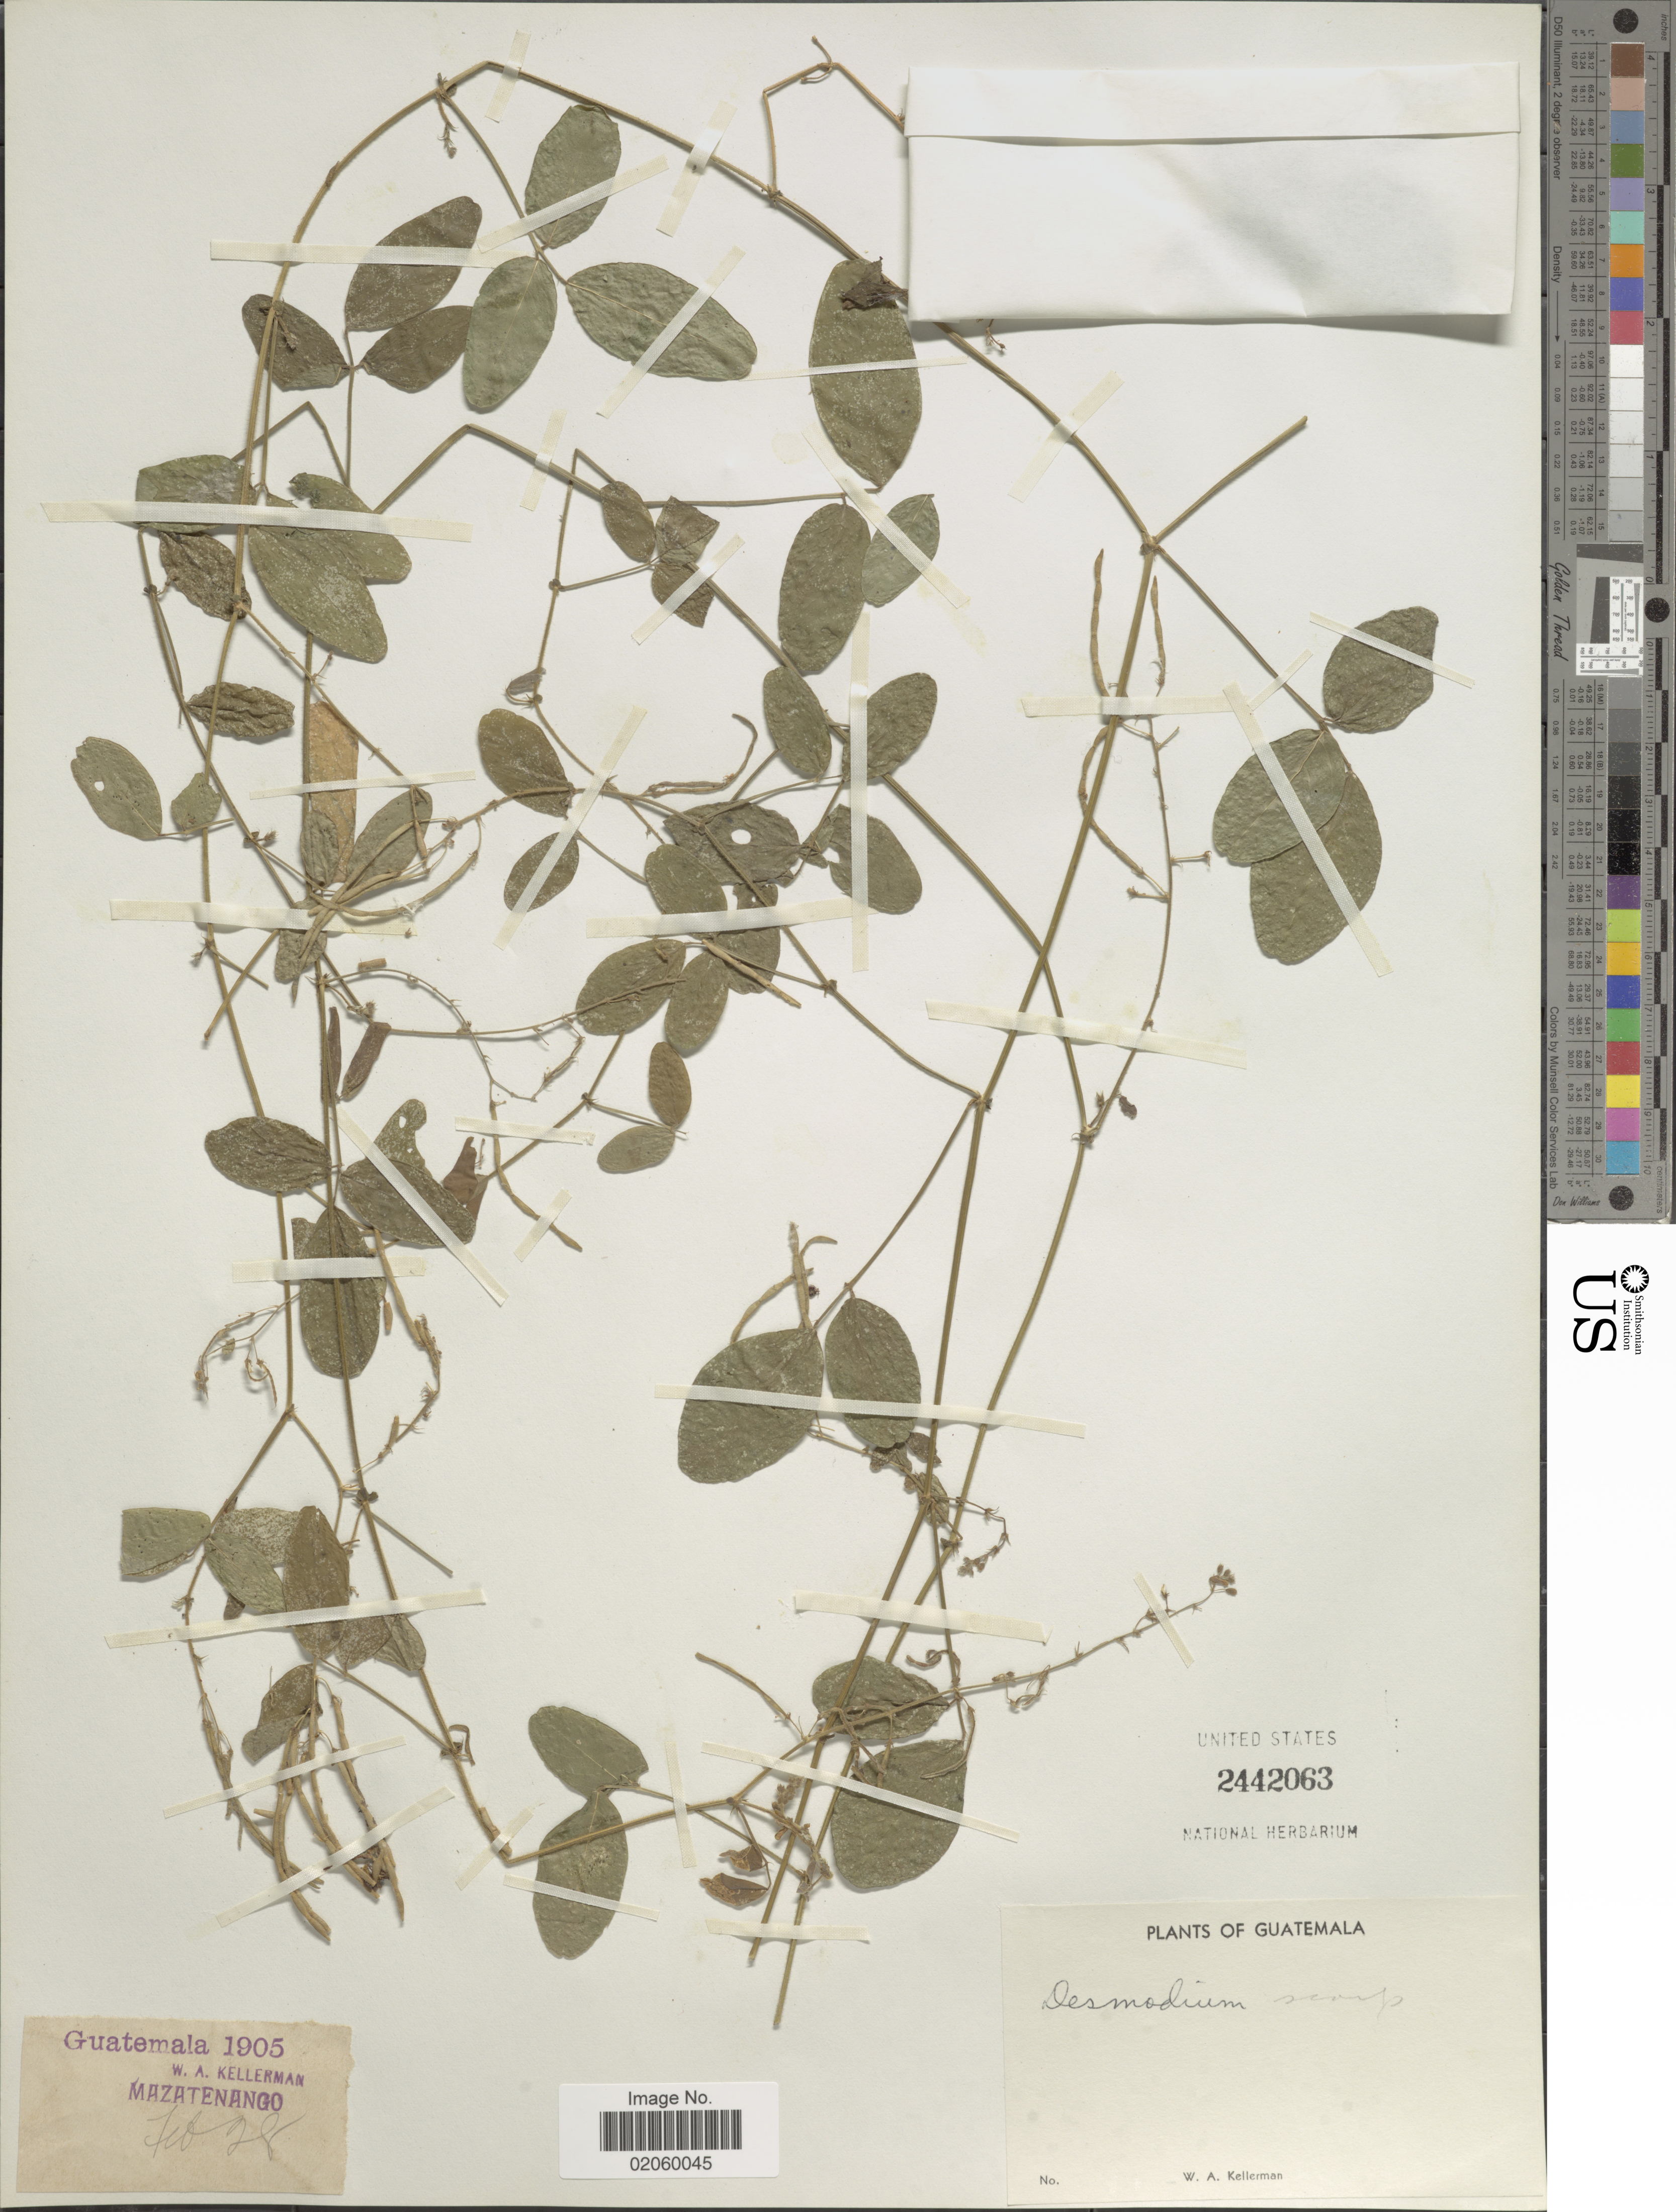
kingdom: Plantae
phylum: Tracheophyta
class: Magnoliopsida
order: Fabales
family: Fabaceae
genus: Desmodium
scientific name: Desmodium scorpiurus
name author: (Sw.) Desv. ex DC.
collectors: W. Kellerman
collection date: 1905-02-28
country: Guatemala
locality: Mazatenango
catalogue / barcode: US 2442063